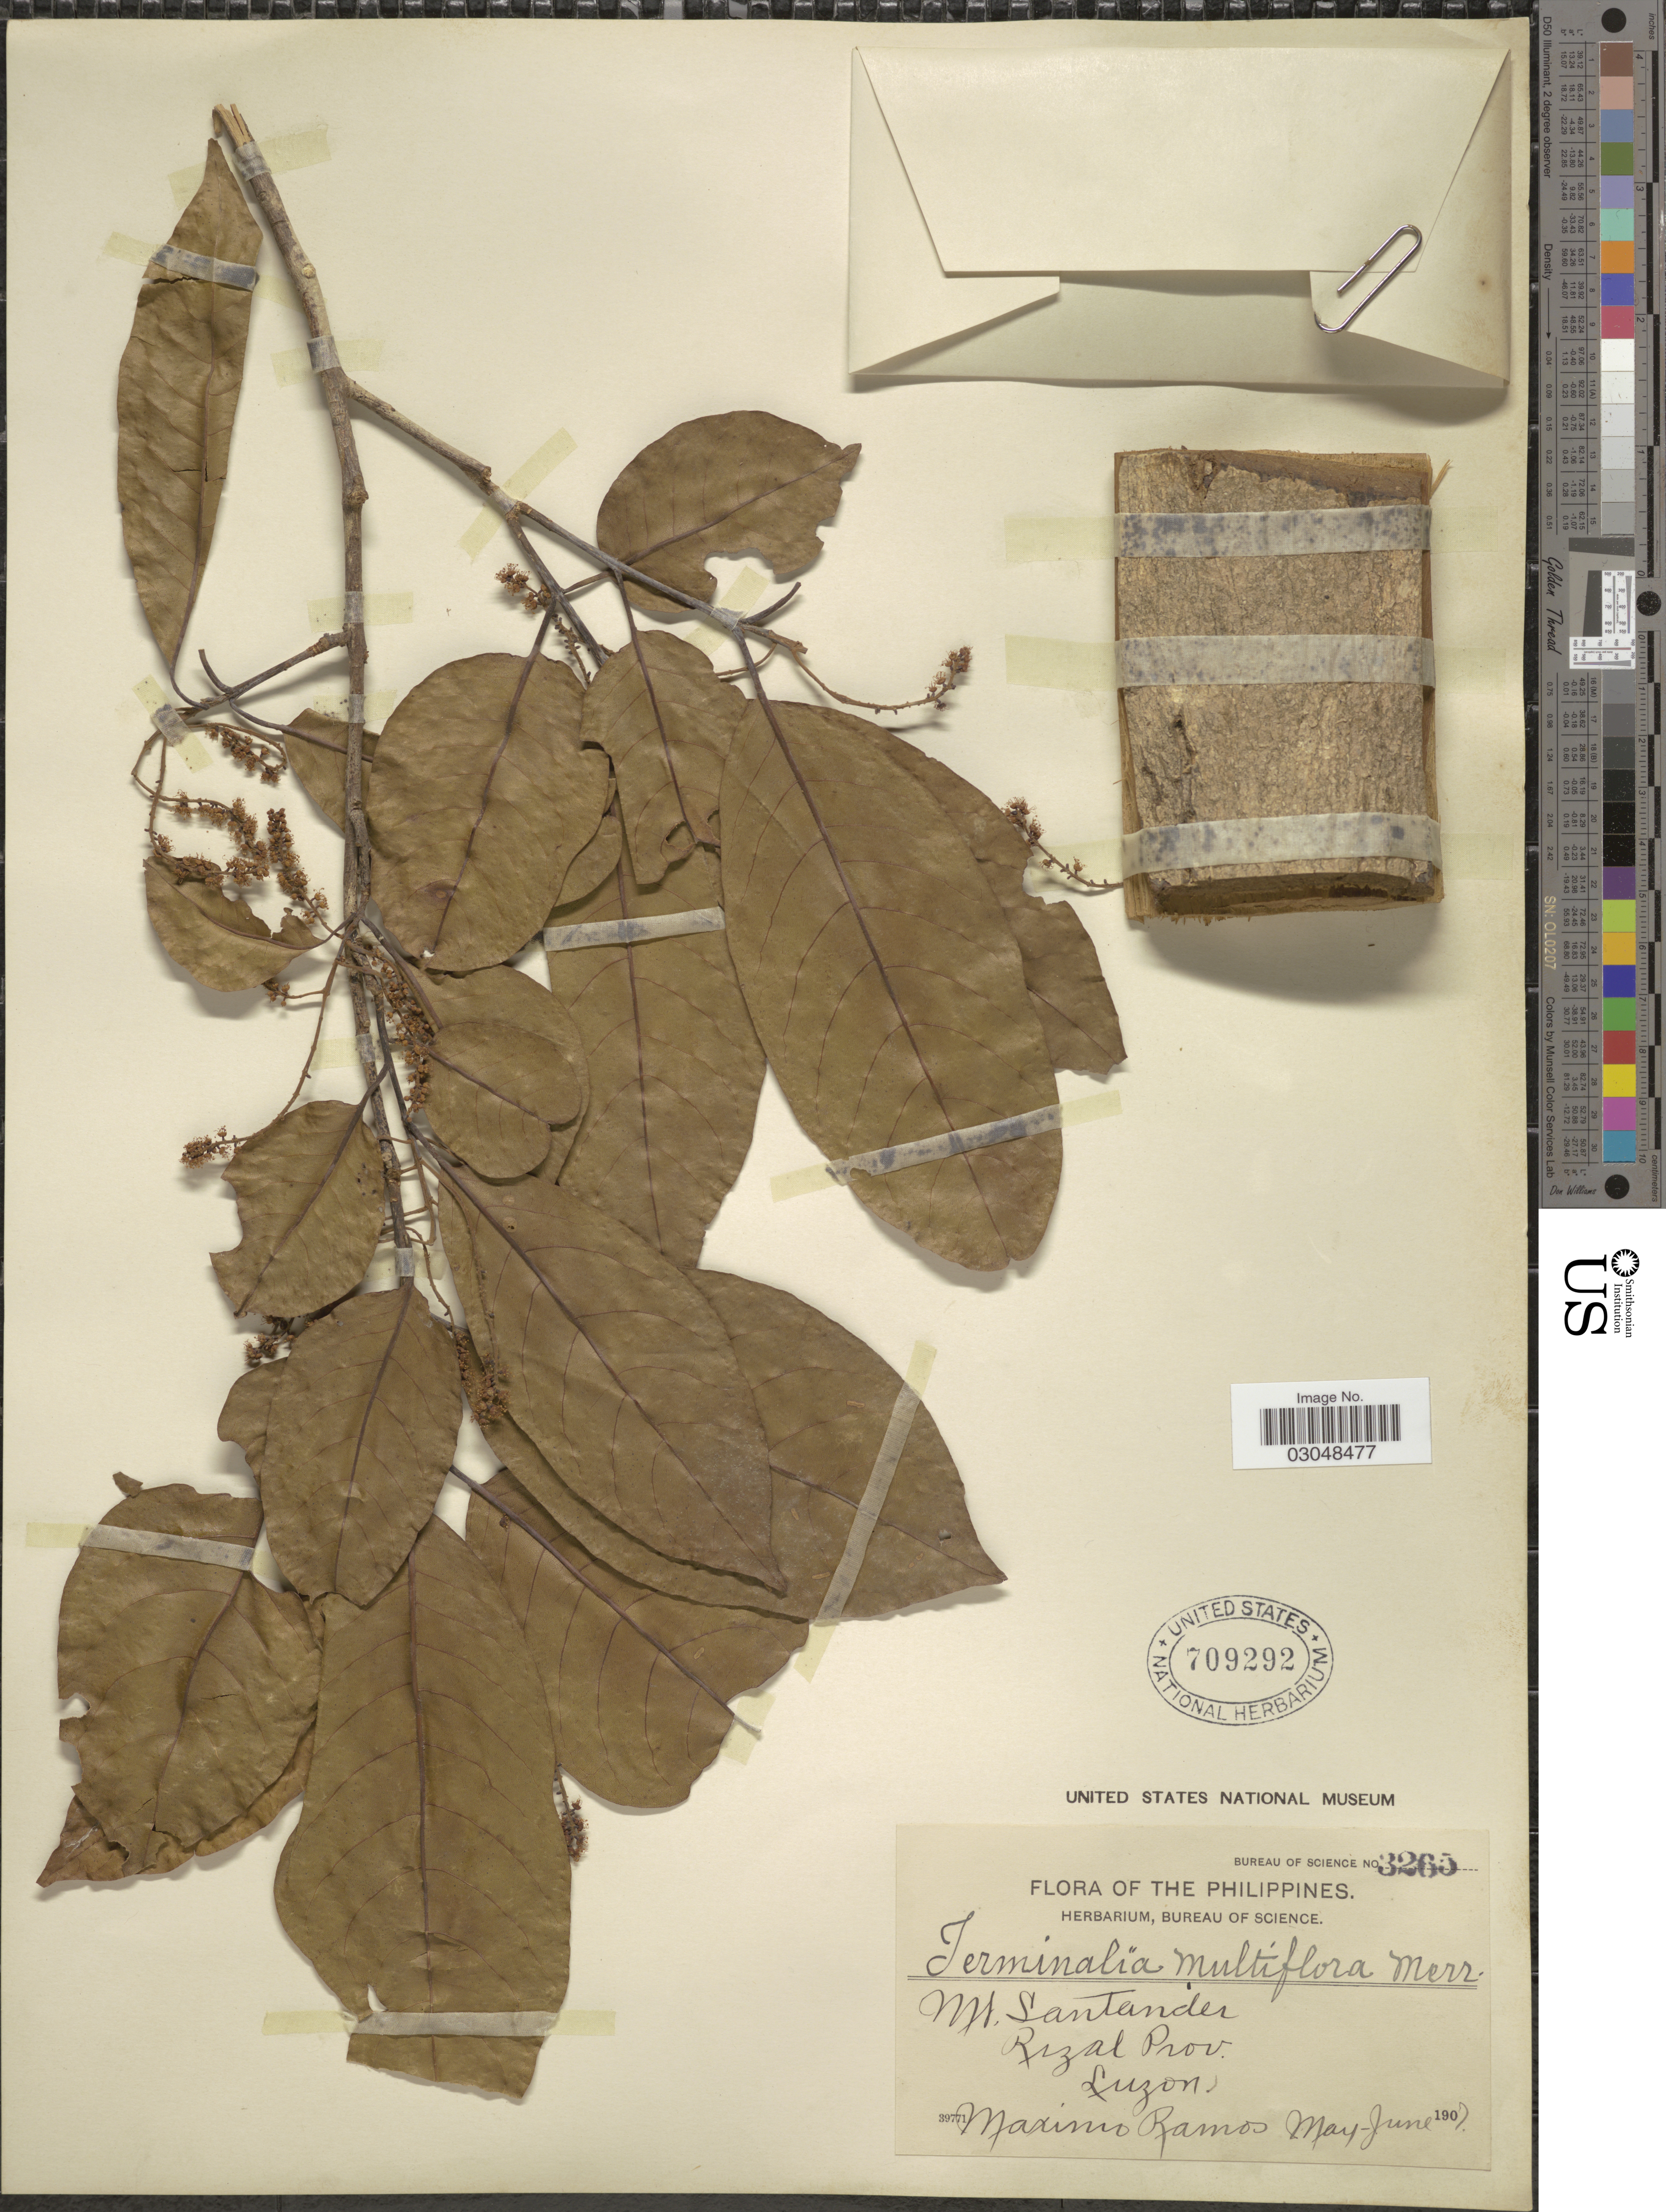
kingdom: Plantae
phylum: Tracheophyta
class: Magnoliopsida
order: Myrtales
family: Combretaceae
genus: Terminalia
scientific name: Terminalia citrina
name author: (Gaertn.) Roxb. ex Flem.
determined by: (US) Smithsonian Institution - National Museum of Natural History - Department of Botany (UNITED STATES)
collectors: M. Ramos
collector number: Bureau of science 3265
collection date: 1907-05/1907-06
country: Philippines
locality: Mt. Santander, Rizal Prov., Luzon.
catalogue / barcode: US 709292